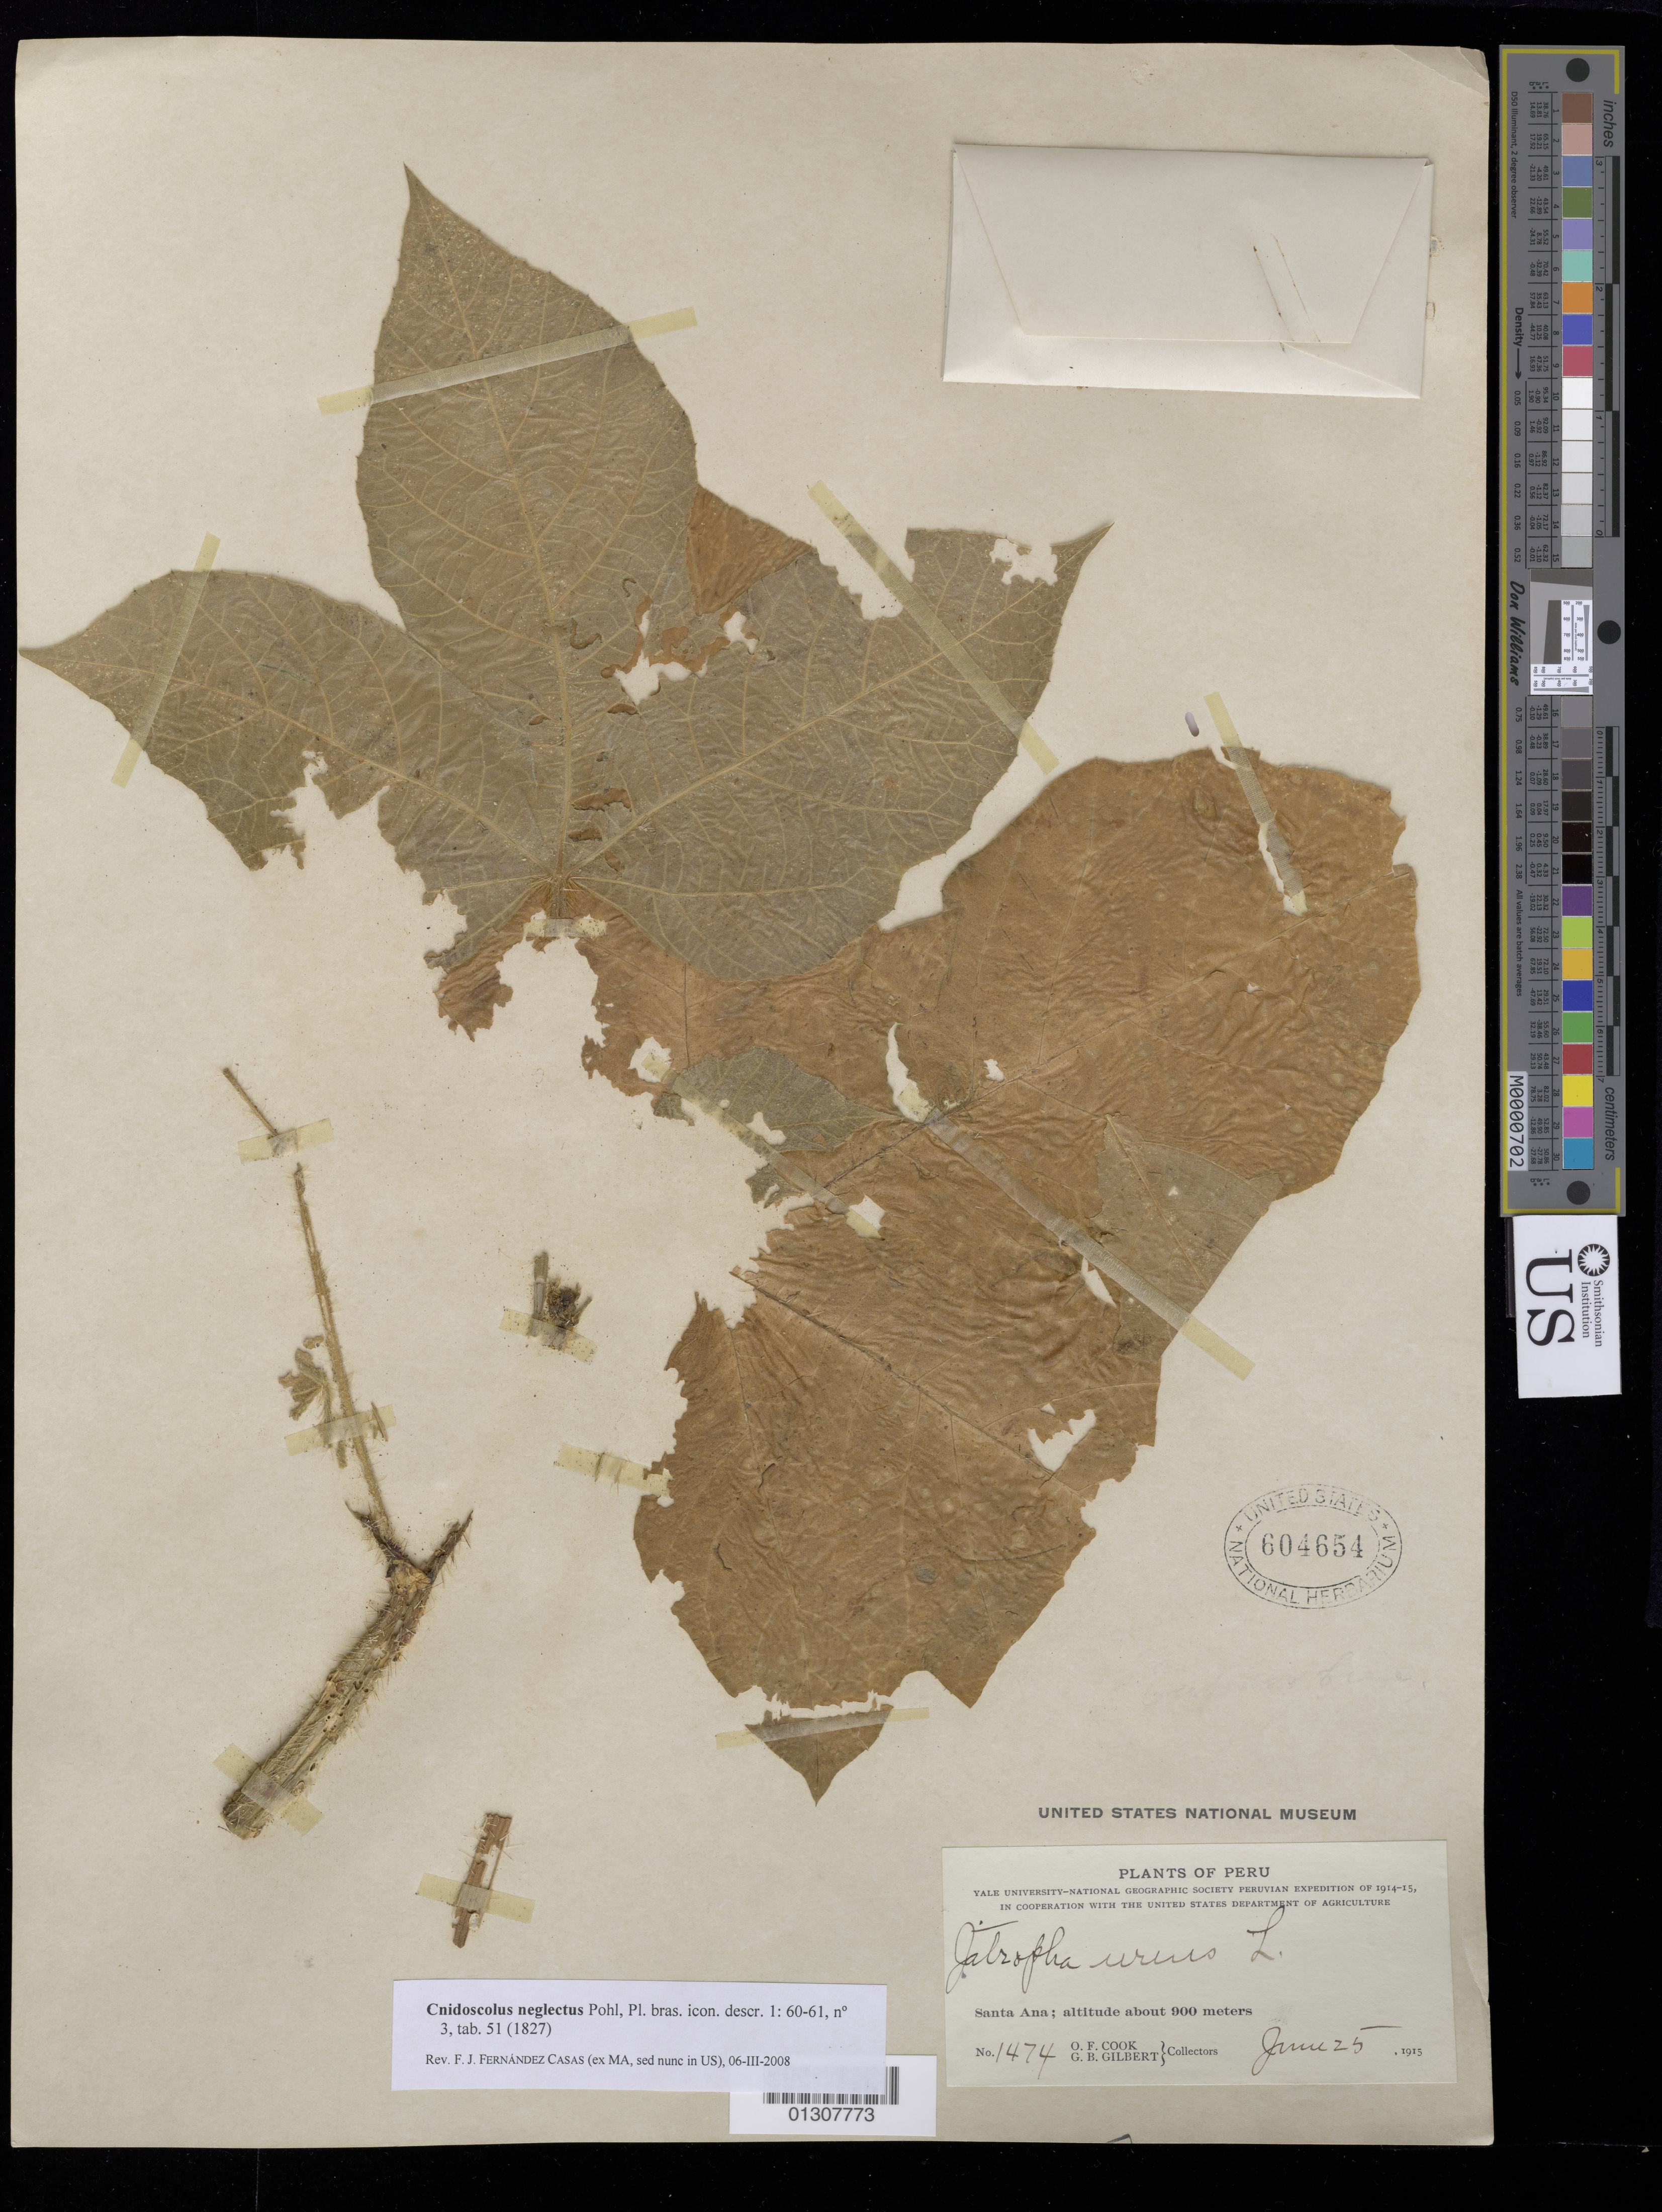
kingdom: Plantae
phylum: Tracheophyta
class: Magnoliopsida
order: Malpighiales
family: Euphorbiaceae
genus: Cnidoscolus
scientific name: Cnidoscolus neglectus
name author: Pohl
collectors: O. F. Cook & G. B. Gilbert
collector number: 1474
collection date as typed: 25 Jun 1915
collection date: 1915-06-25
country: Peru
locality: Santa Ana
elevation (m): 900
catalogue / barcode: US 604654